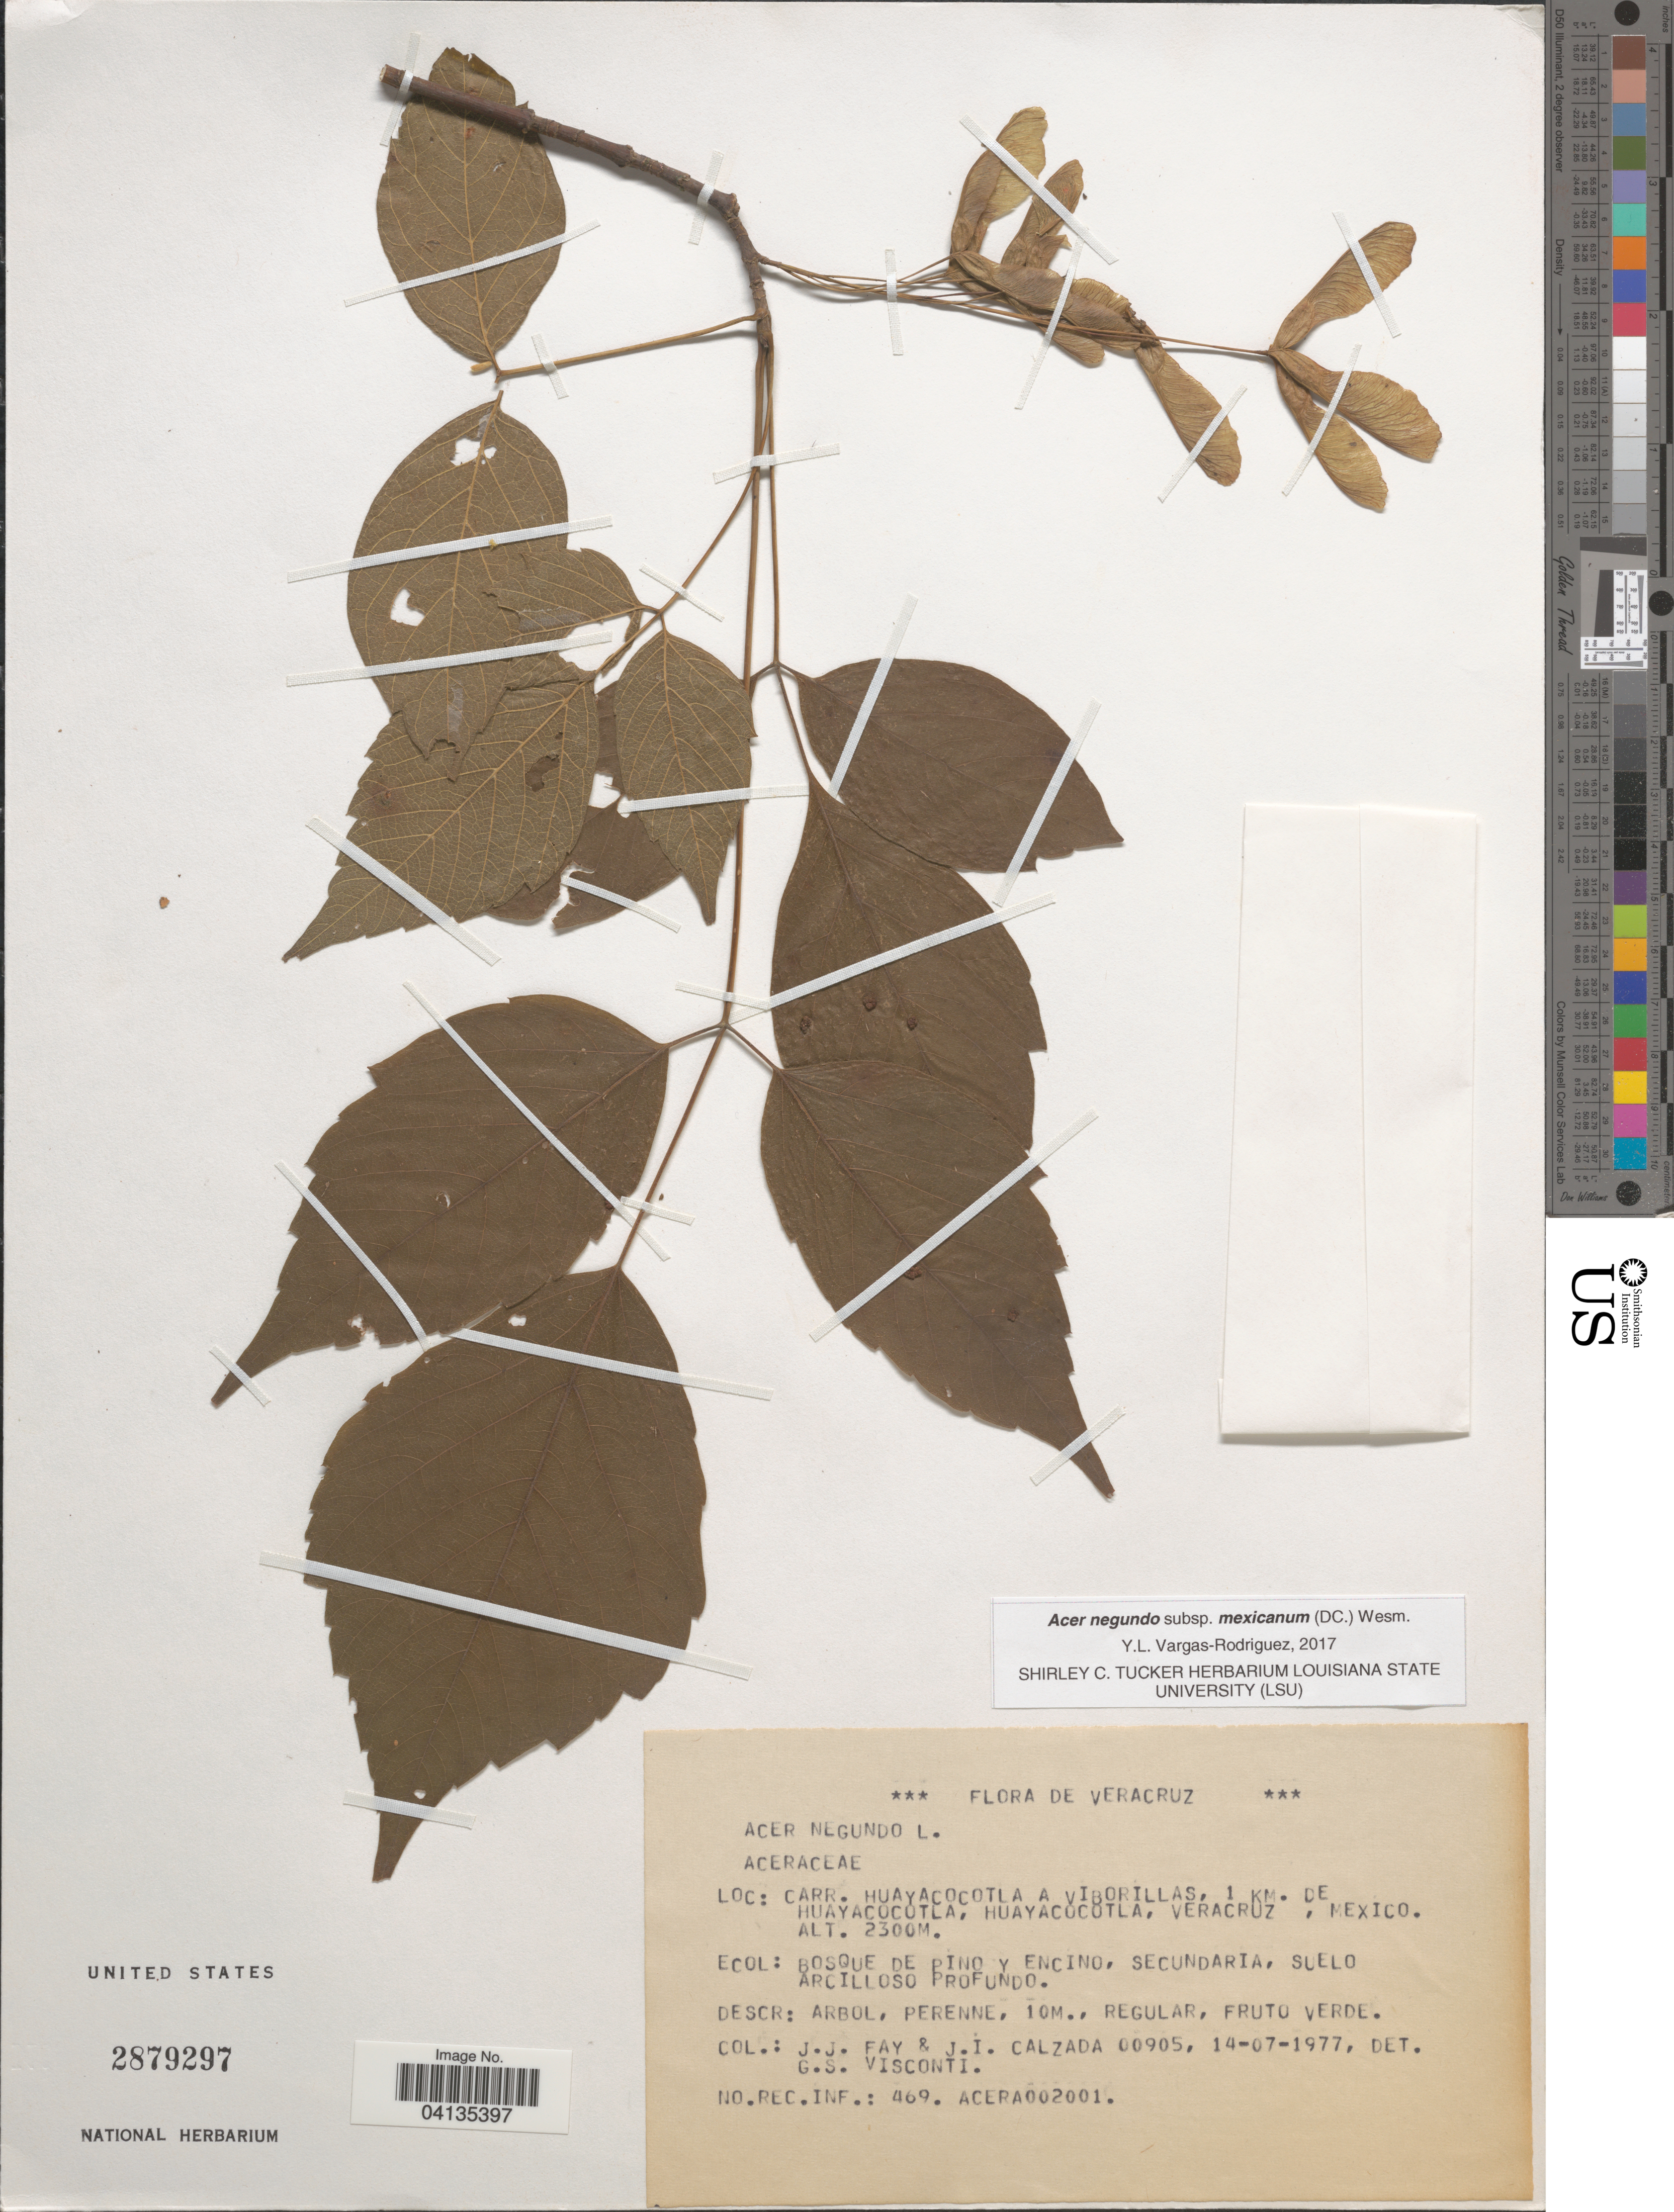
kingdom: Plantae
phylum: Tracheophyta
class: Magnoliopsida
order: Sapindales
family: Sapindaceae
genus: Acer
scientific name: Acer negundo subsp. mexicanum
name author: (DC.) Wesm.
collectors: J. Fay & J. I. Calzada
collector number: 00905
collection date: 1977-07-14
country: Mexico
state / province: Veracruz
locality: Carr. Huayacocotla a Viborillas, 1 Km. de Huayacocotla, Huayacocotla, Veracruz.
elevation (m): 2300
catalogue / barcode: US 2879297